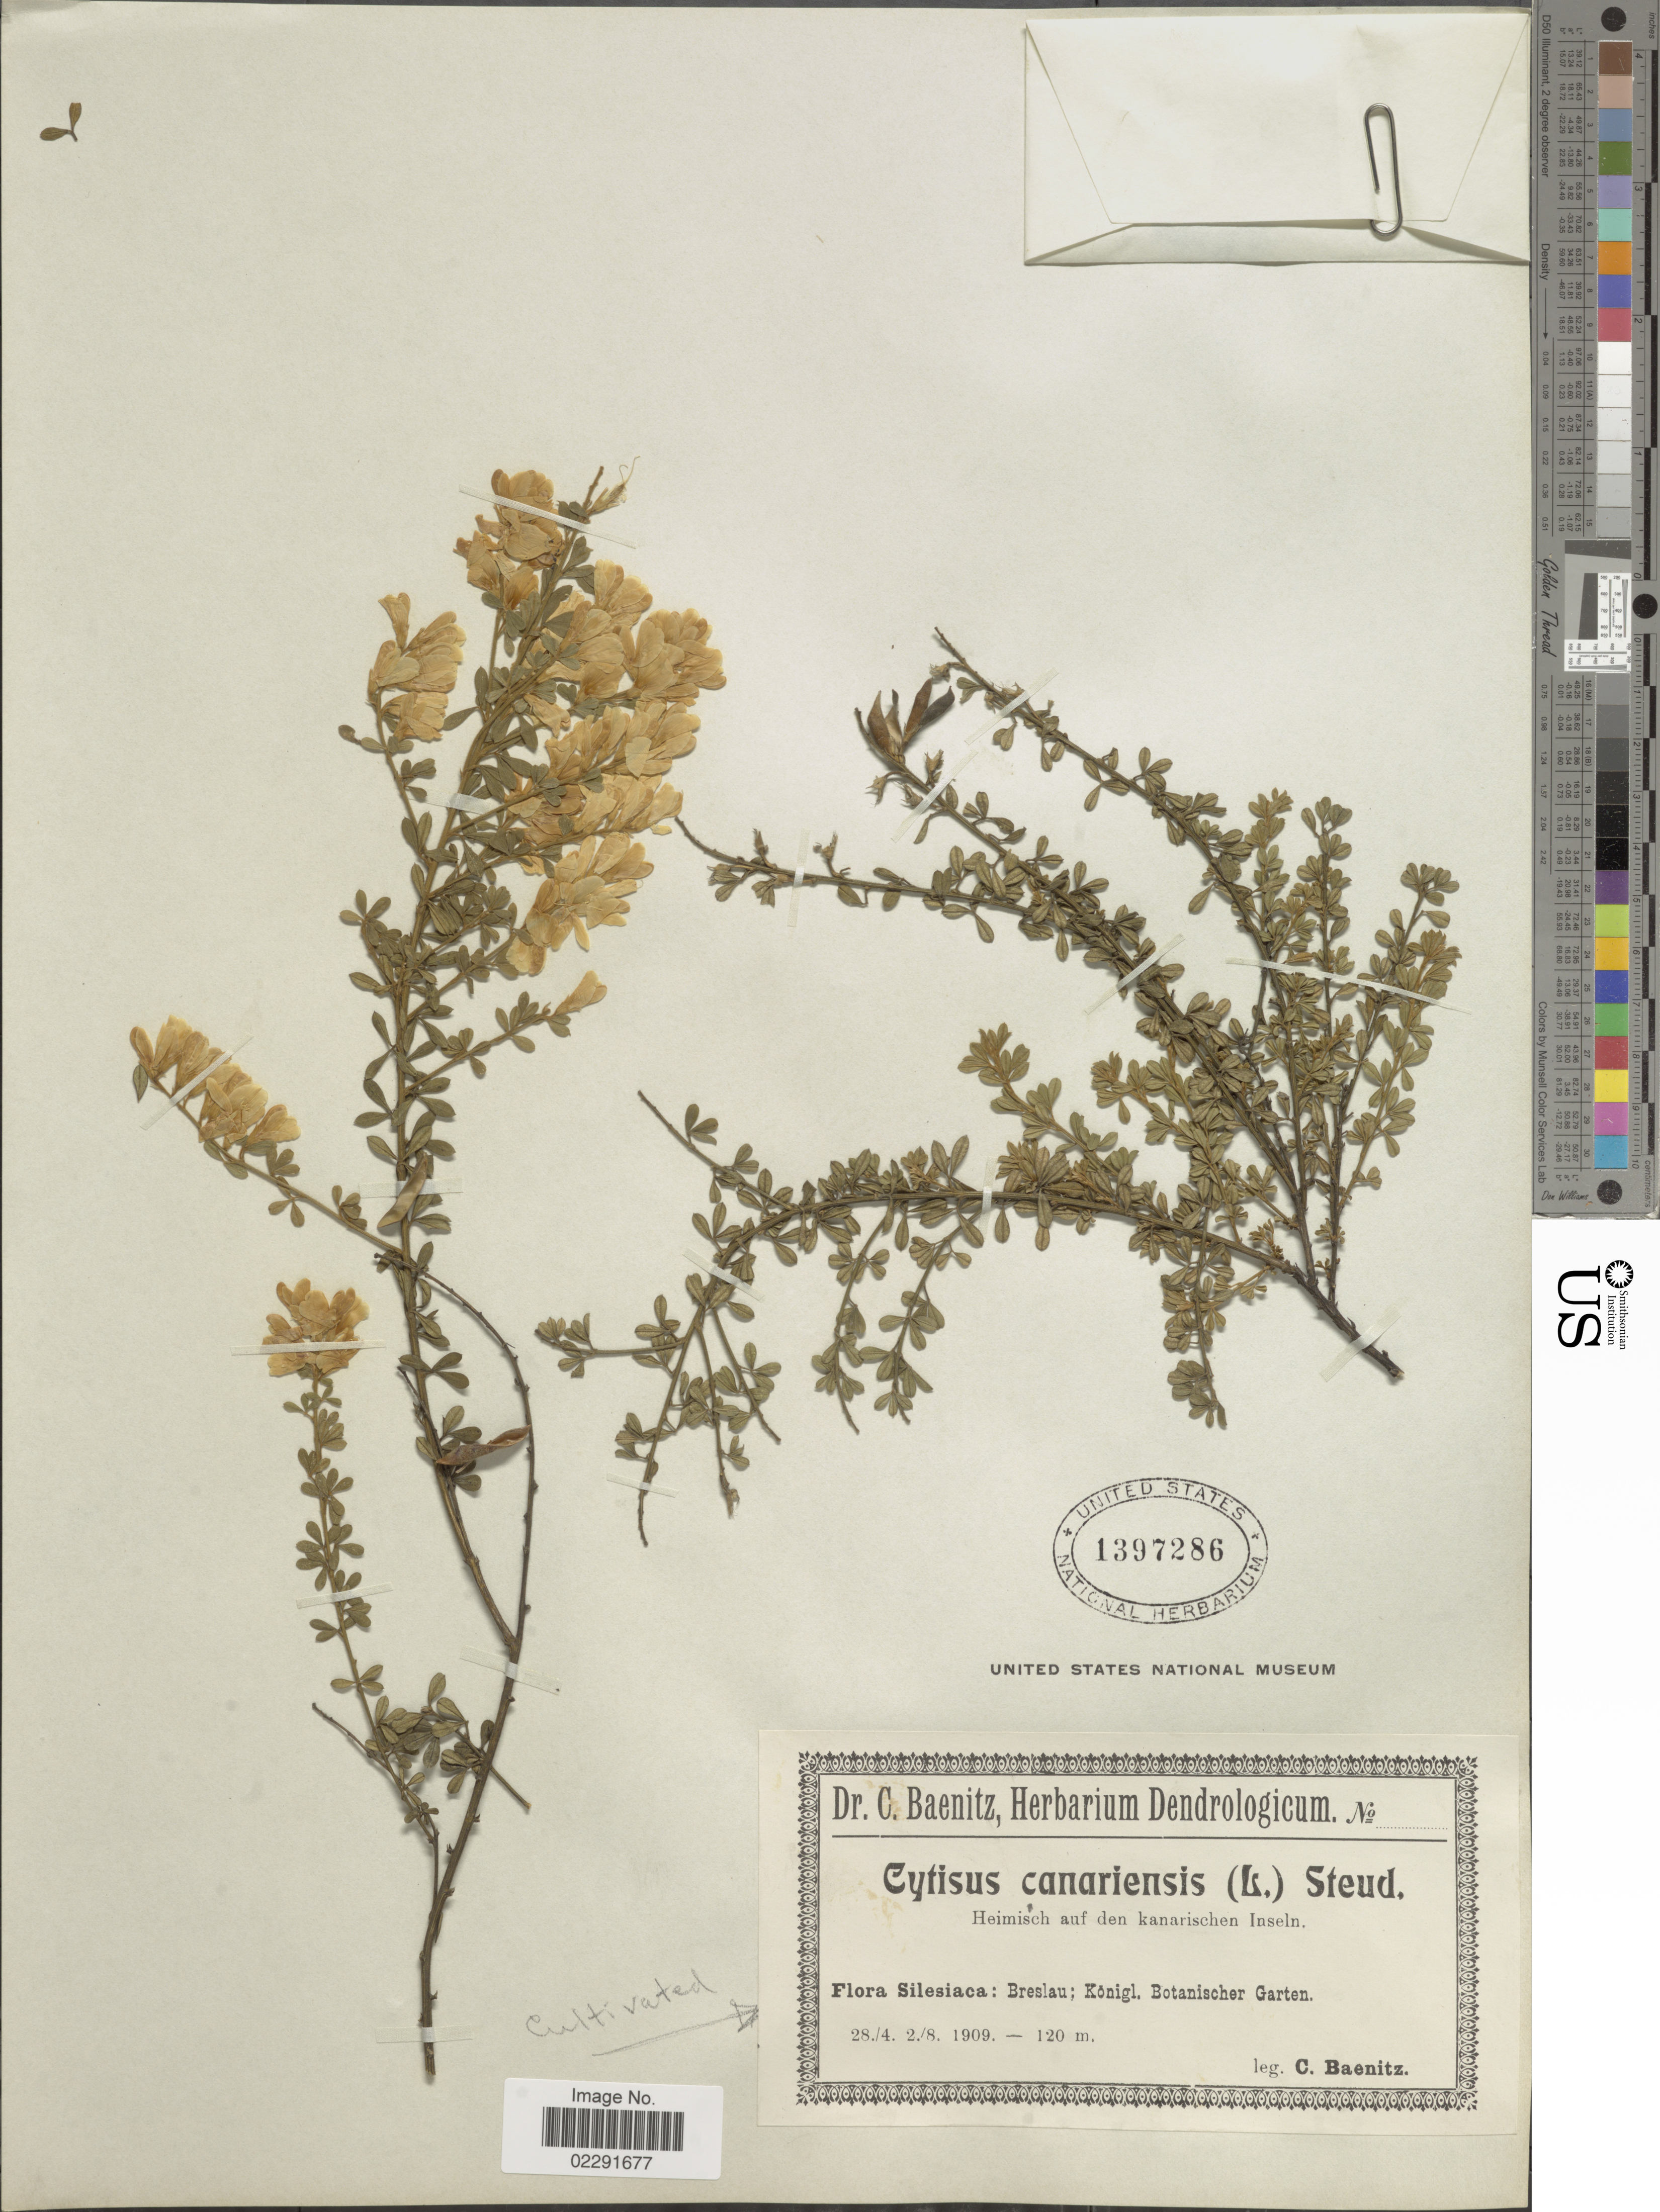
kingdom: Plantae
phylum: Tracheophyta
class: Magnoliopsida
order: Fabales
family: Fabaceae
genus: Genista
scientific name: Genista canariensis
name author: L.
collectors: C. G. Baenitz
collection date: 1909-04-28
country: Czechia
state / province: Moravian-Silesian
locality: Silesiaca: Breslau; Konigl, Botanischer Garten.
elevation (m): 120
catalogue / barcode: US 1397286